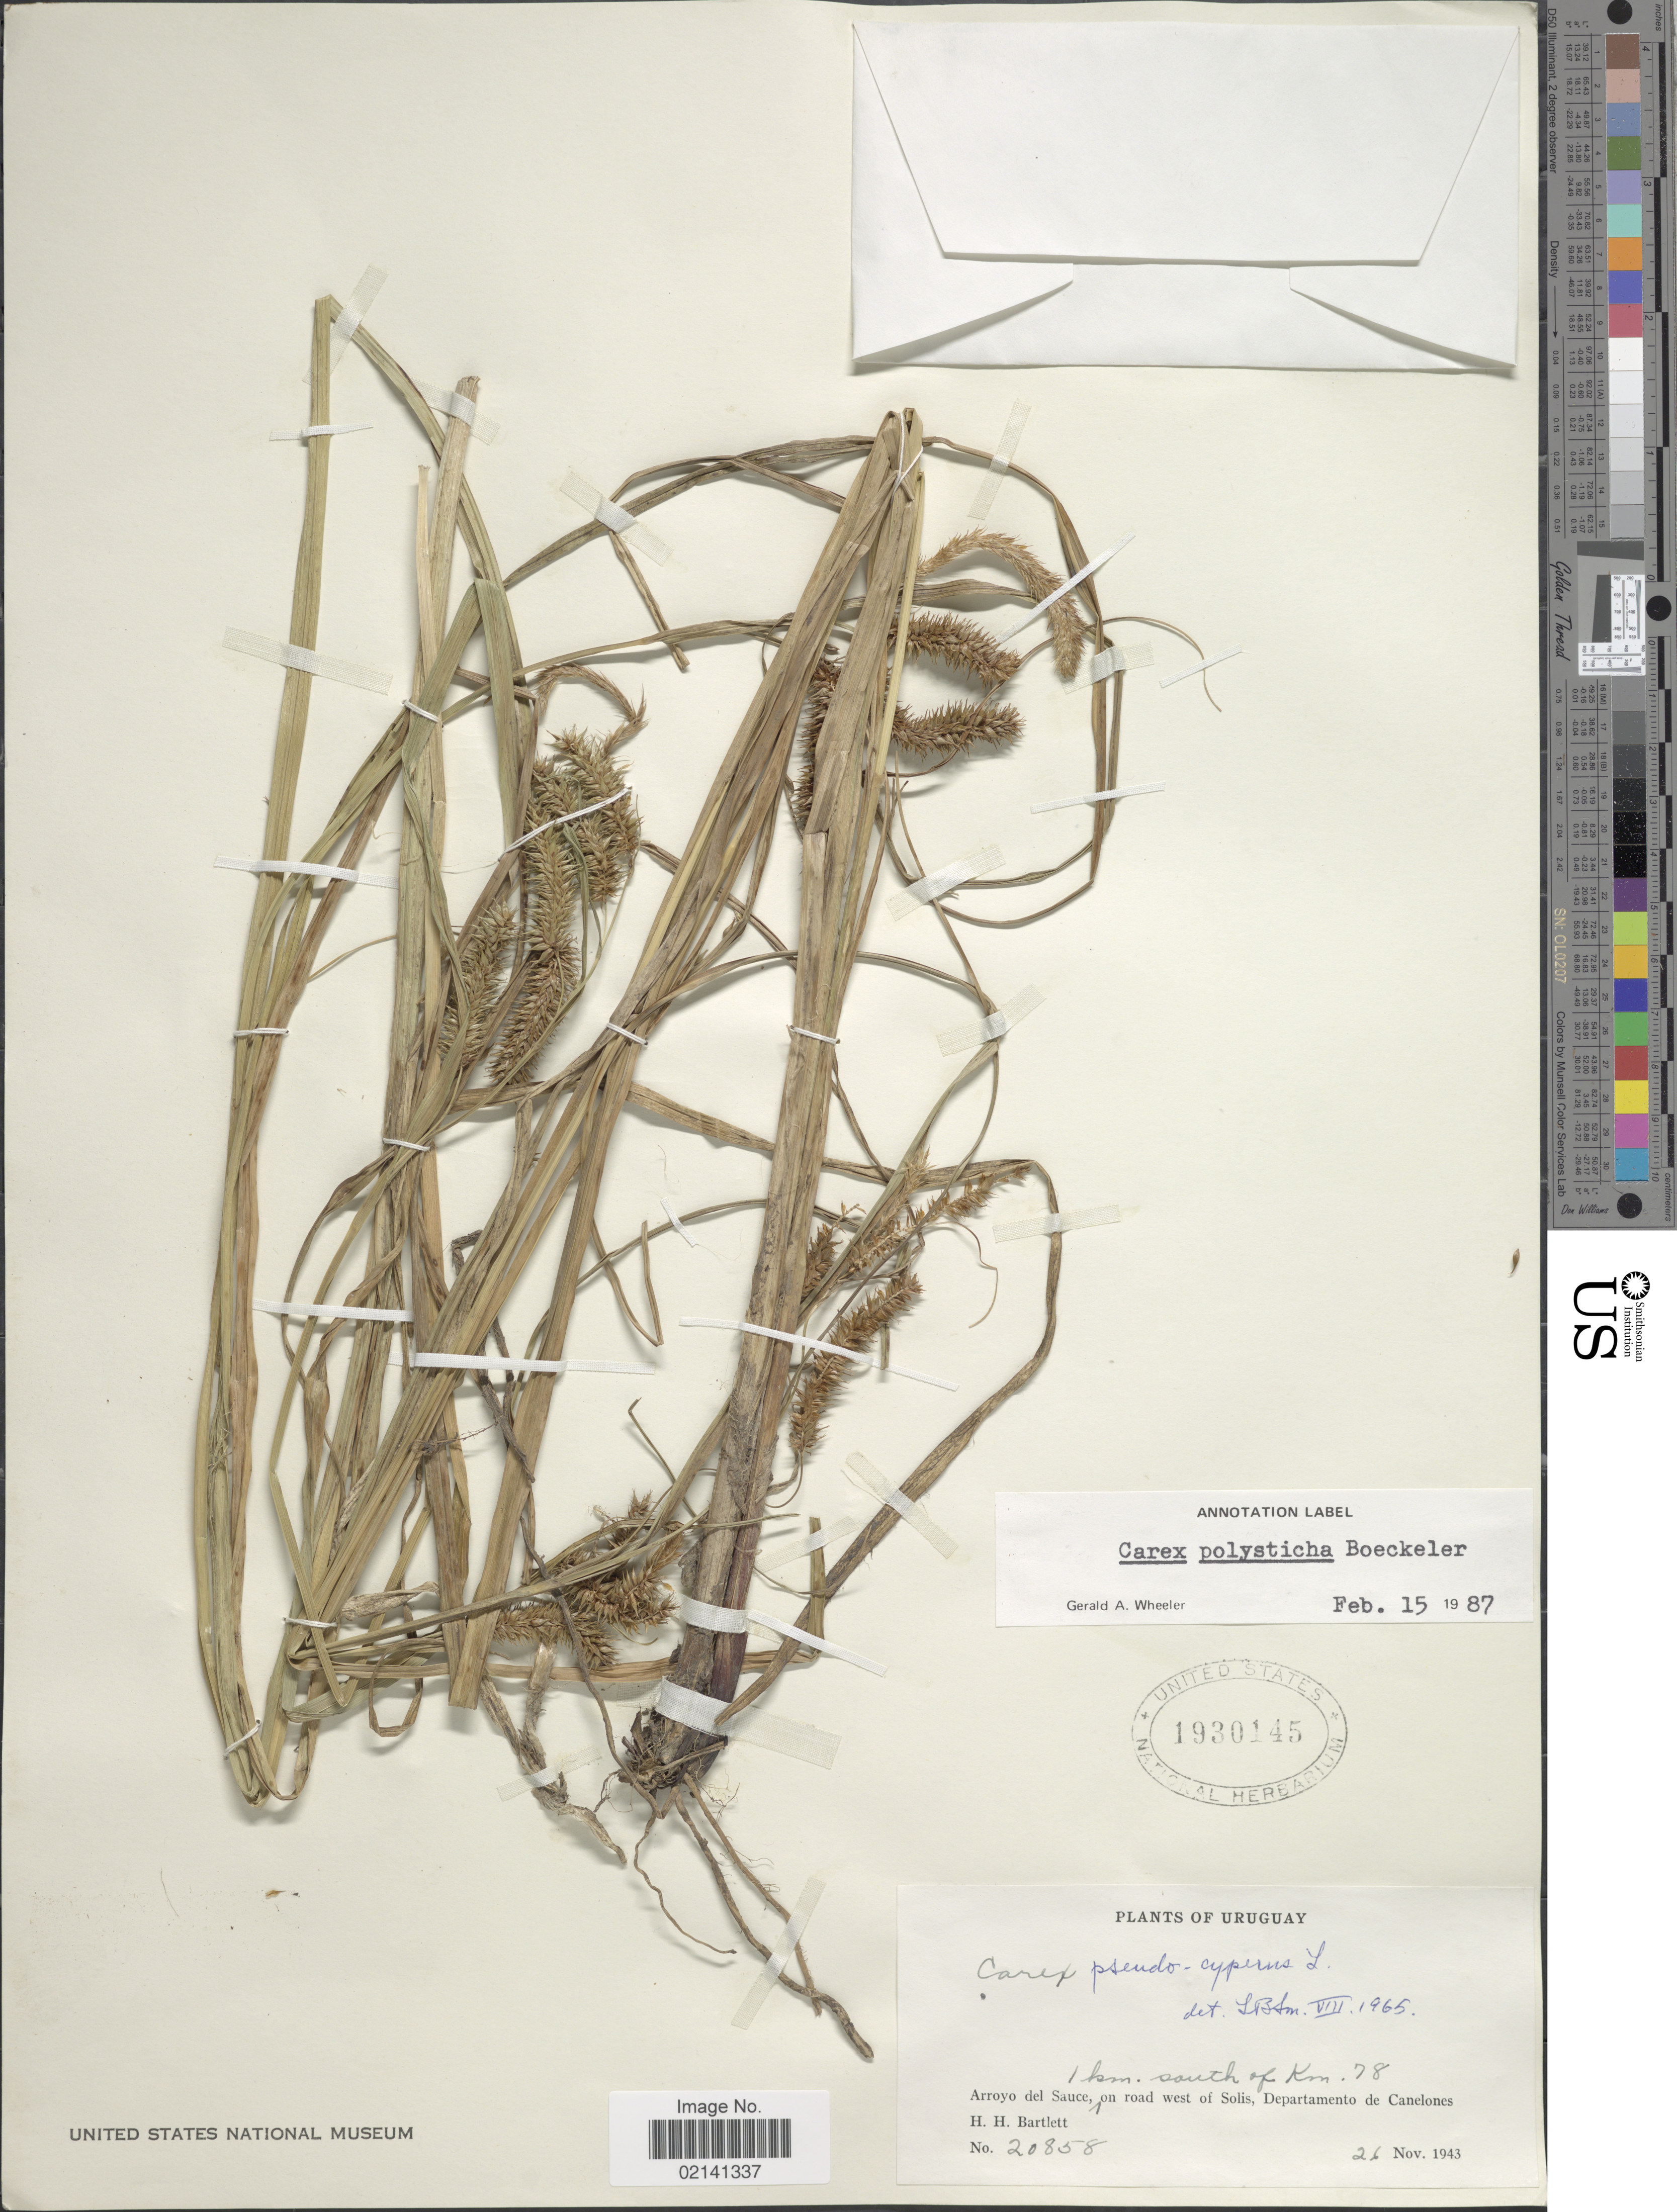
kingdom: Plantae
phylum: Tracheophyta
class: Liliopsida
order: Poales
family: Cyperaceae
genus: Carex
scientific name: Carex polysticha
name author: Boeckeler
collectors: H. H. Bartlett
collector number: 20858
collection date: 1943-11-26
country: Uruguay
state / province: Canelones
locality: Arroyo del Sauce, 1 km. south of Km. 78, on road west of Solis.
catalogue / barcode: US 1930145